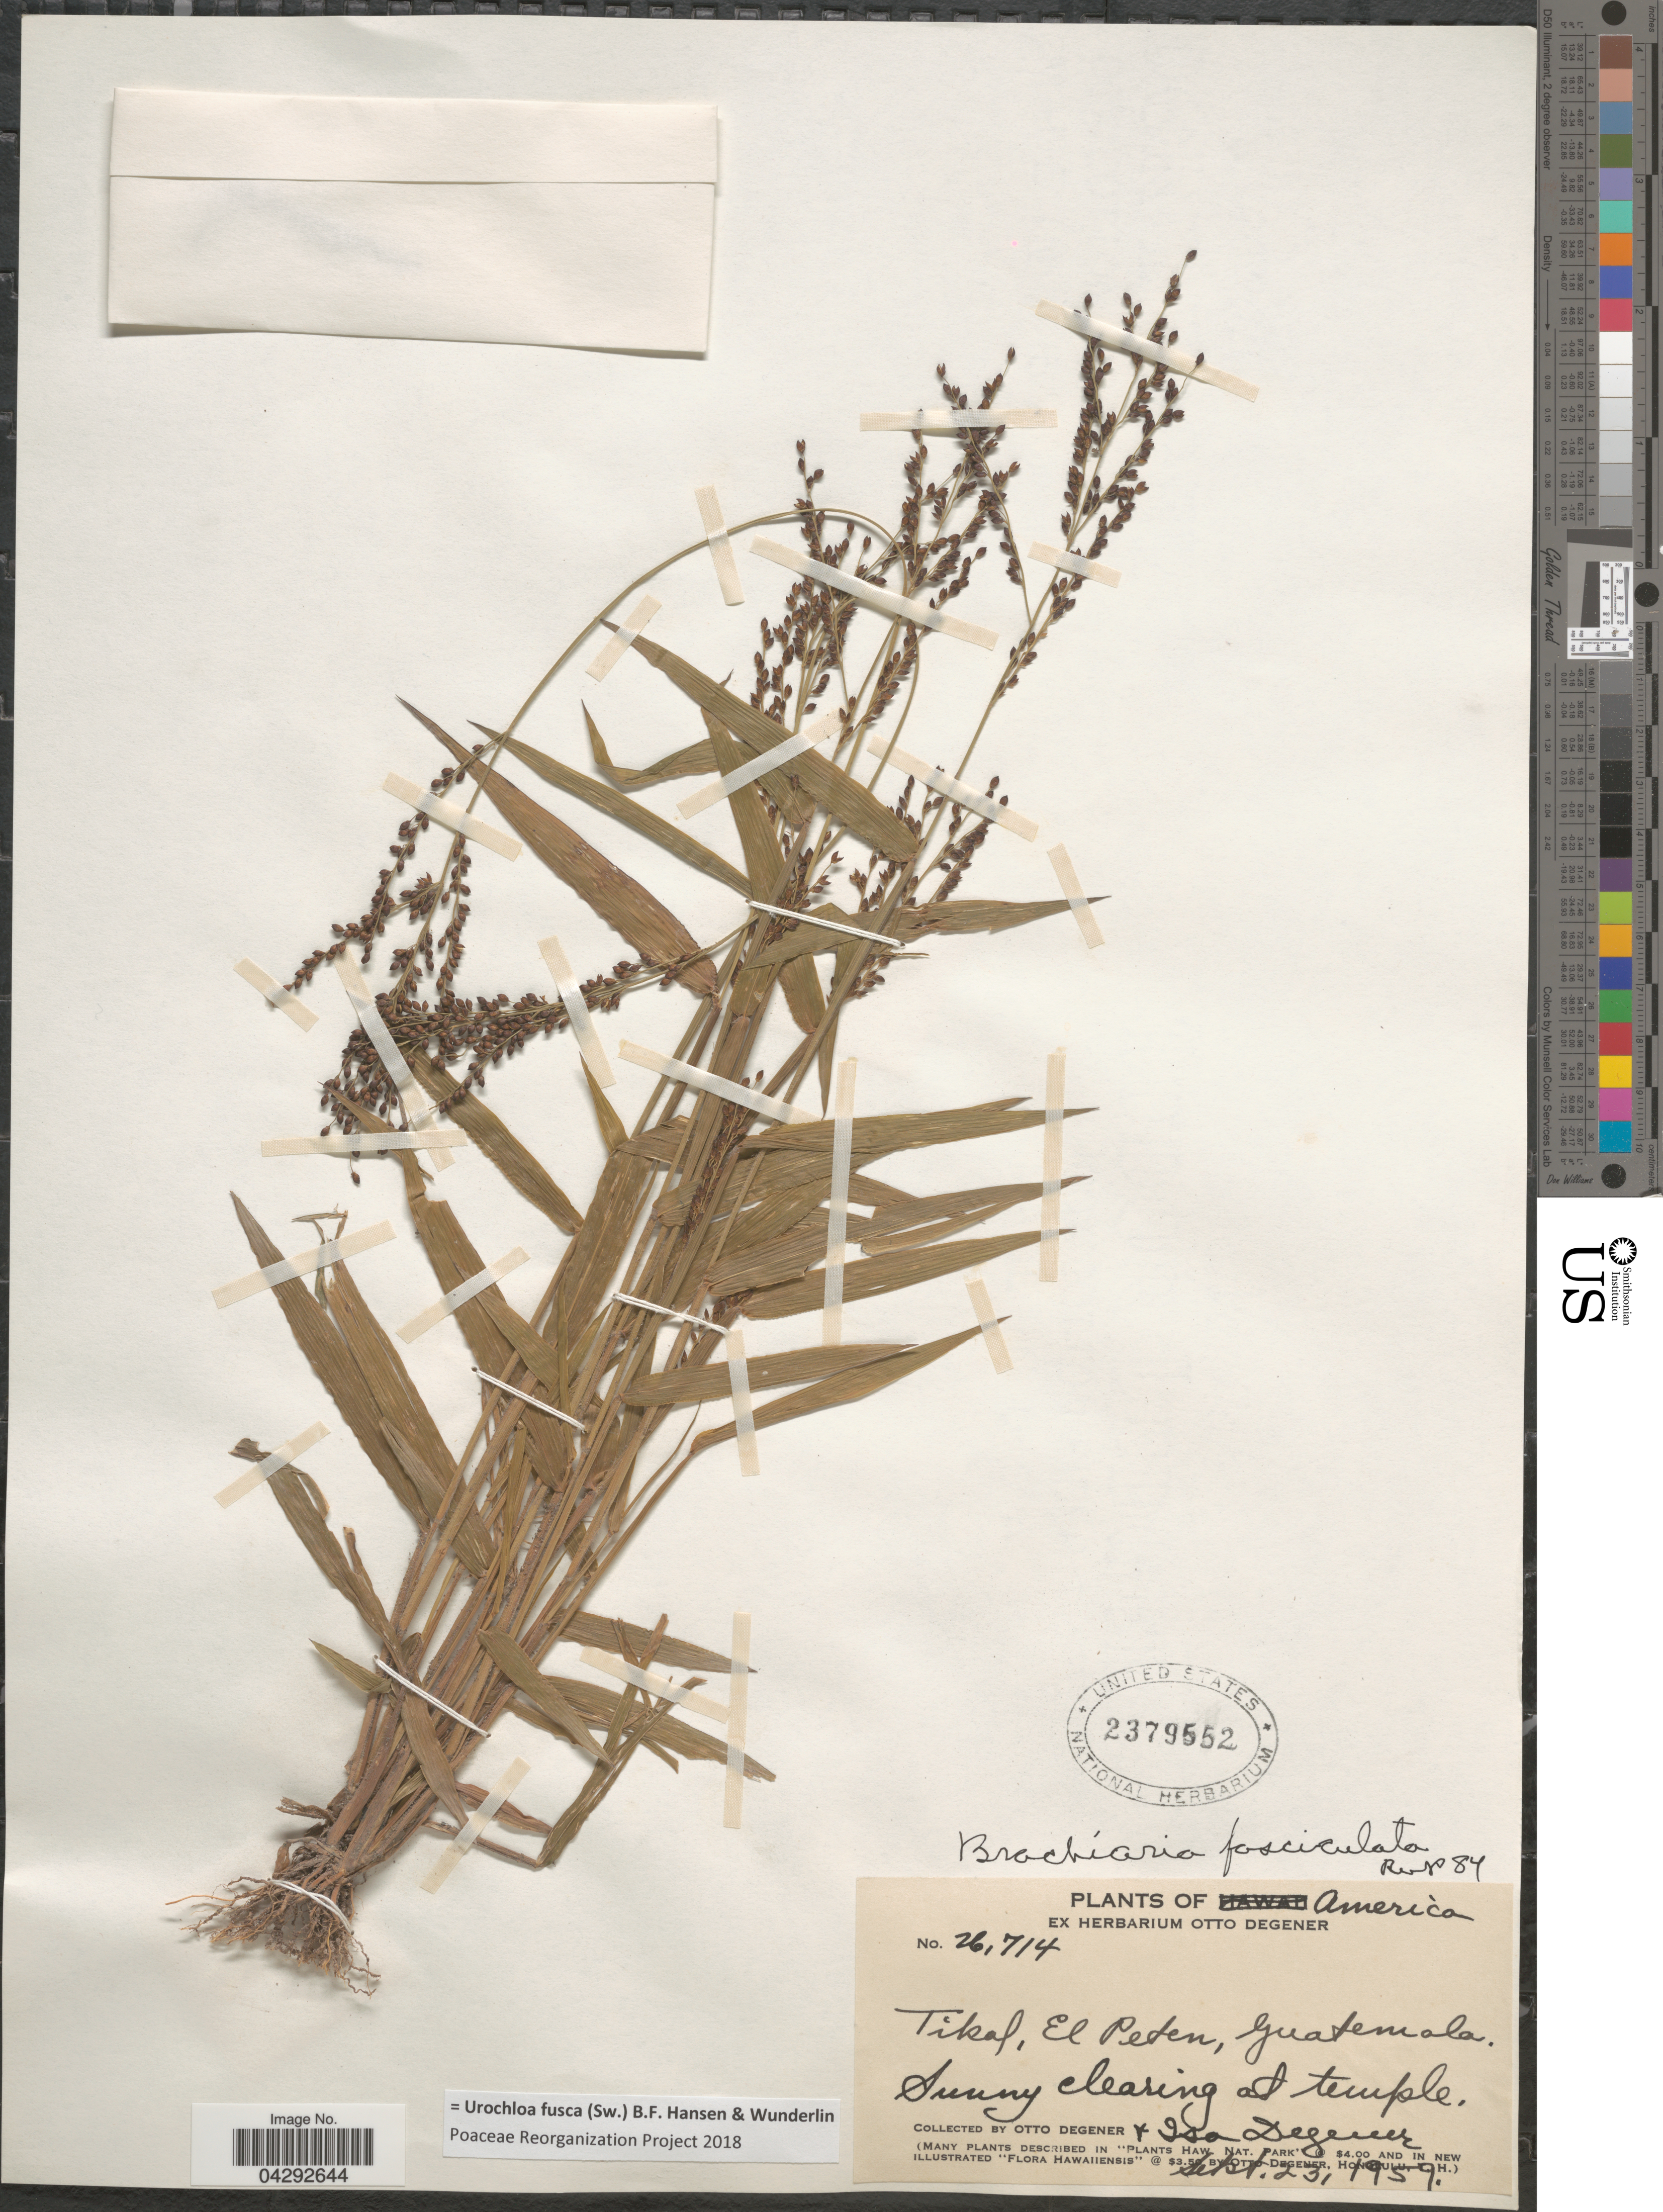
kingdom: Plantae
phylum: Tracheophyta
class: Liliopsida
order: Poales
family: Poaceae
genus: Urochloa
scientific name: Urochloa fusca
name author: (Sw.) B.F. Hansen & Wunderlin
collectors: O. Degener & I. Degener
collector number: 26,714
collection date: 1959-09-23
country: Guatemala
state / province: El Peten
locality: Tikal. Sunny clearing at temple.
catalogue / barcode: US 2379552